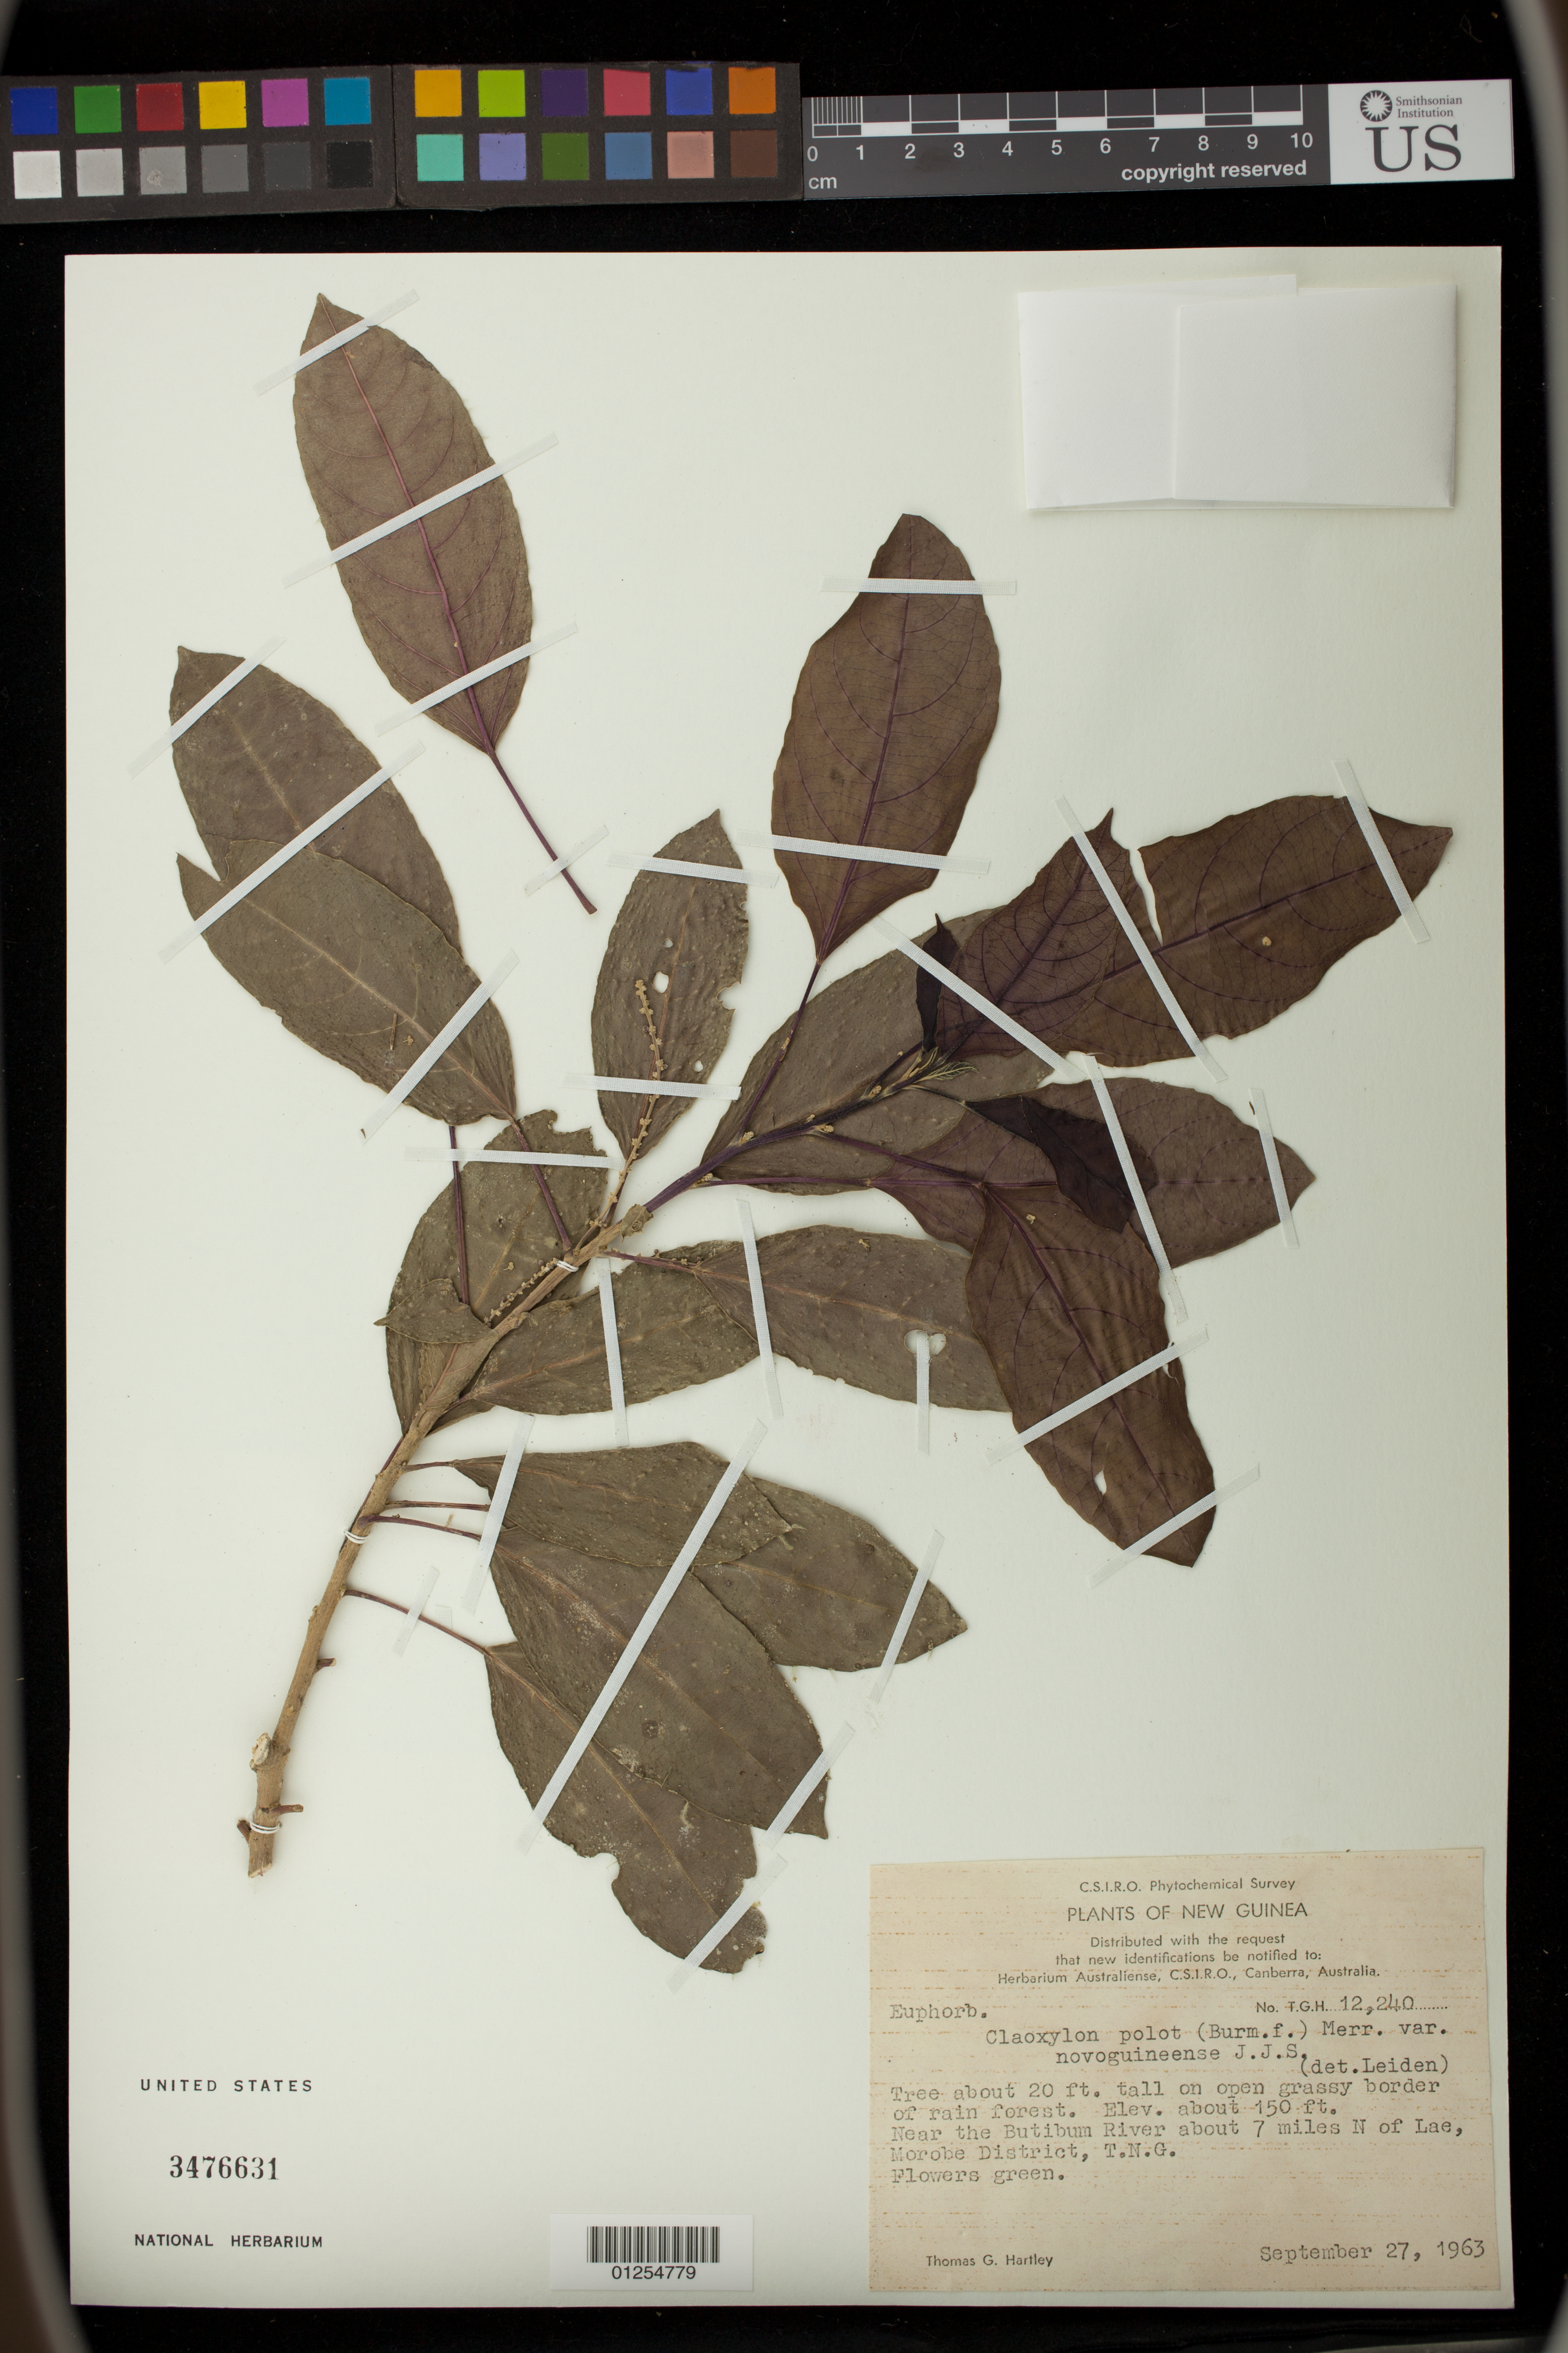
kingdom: Plantae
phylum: Tracheophyta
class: Magnoliopsida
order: Malpighiales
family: Euphorbiaceae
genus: Claoxylon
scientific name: Claoxylon polot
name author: (Burm. f.) Merr.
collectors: T. G. Hartley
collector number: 12,240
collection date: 1963-09-27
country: Papua New Guinea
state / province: Morobe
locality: Near the Butibum River about 7 miles N of Lae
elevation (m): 46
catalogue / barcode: US 3476631